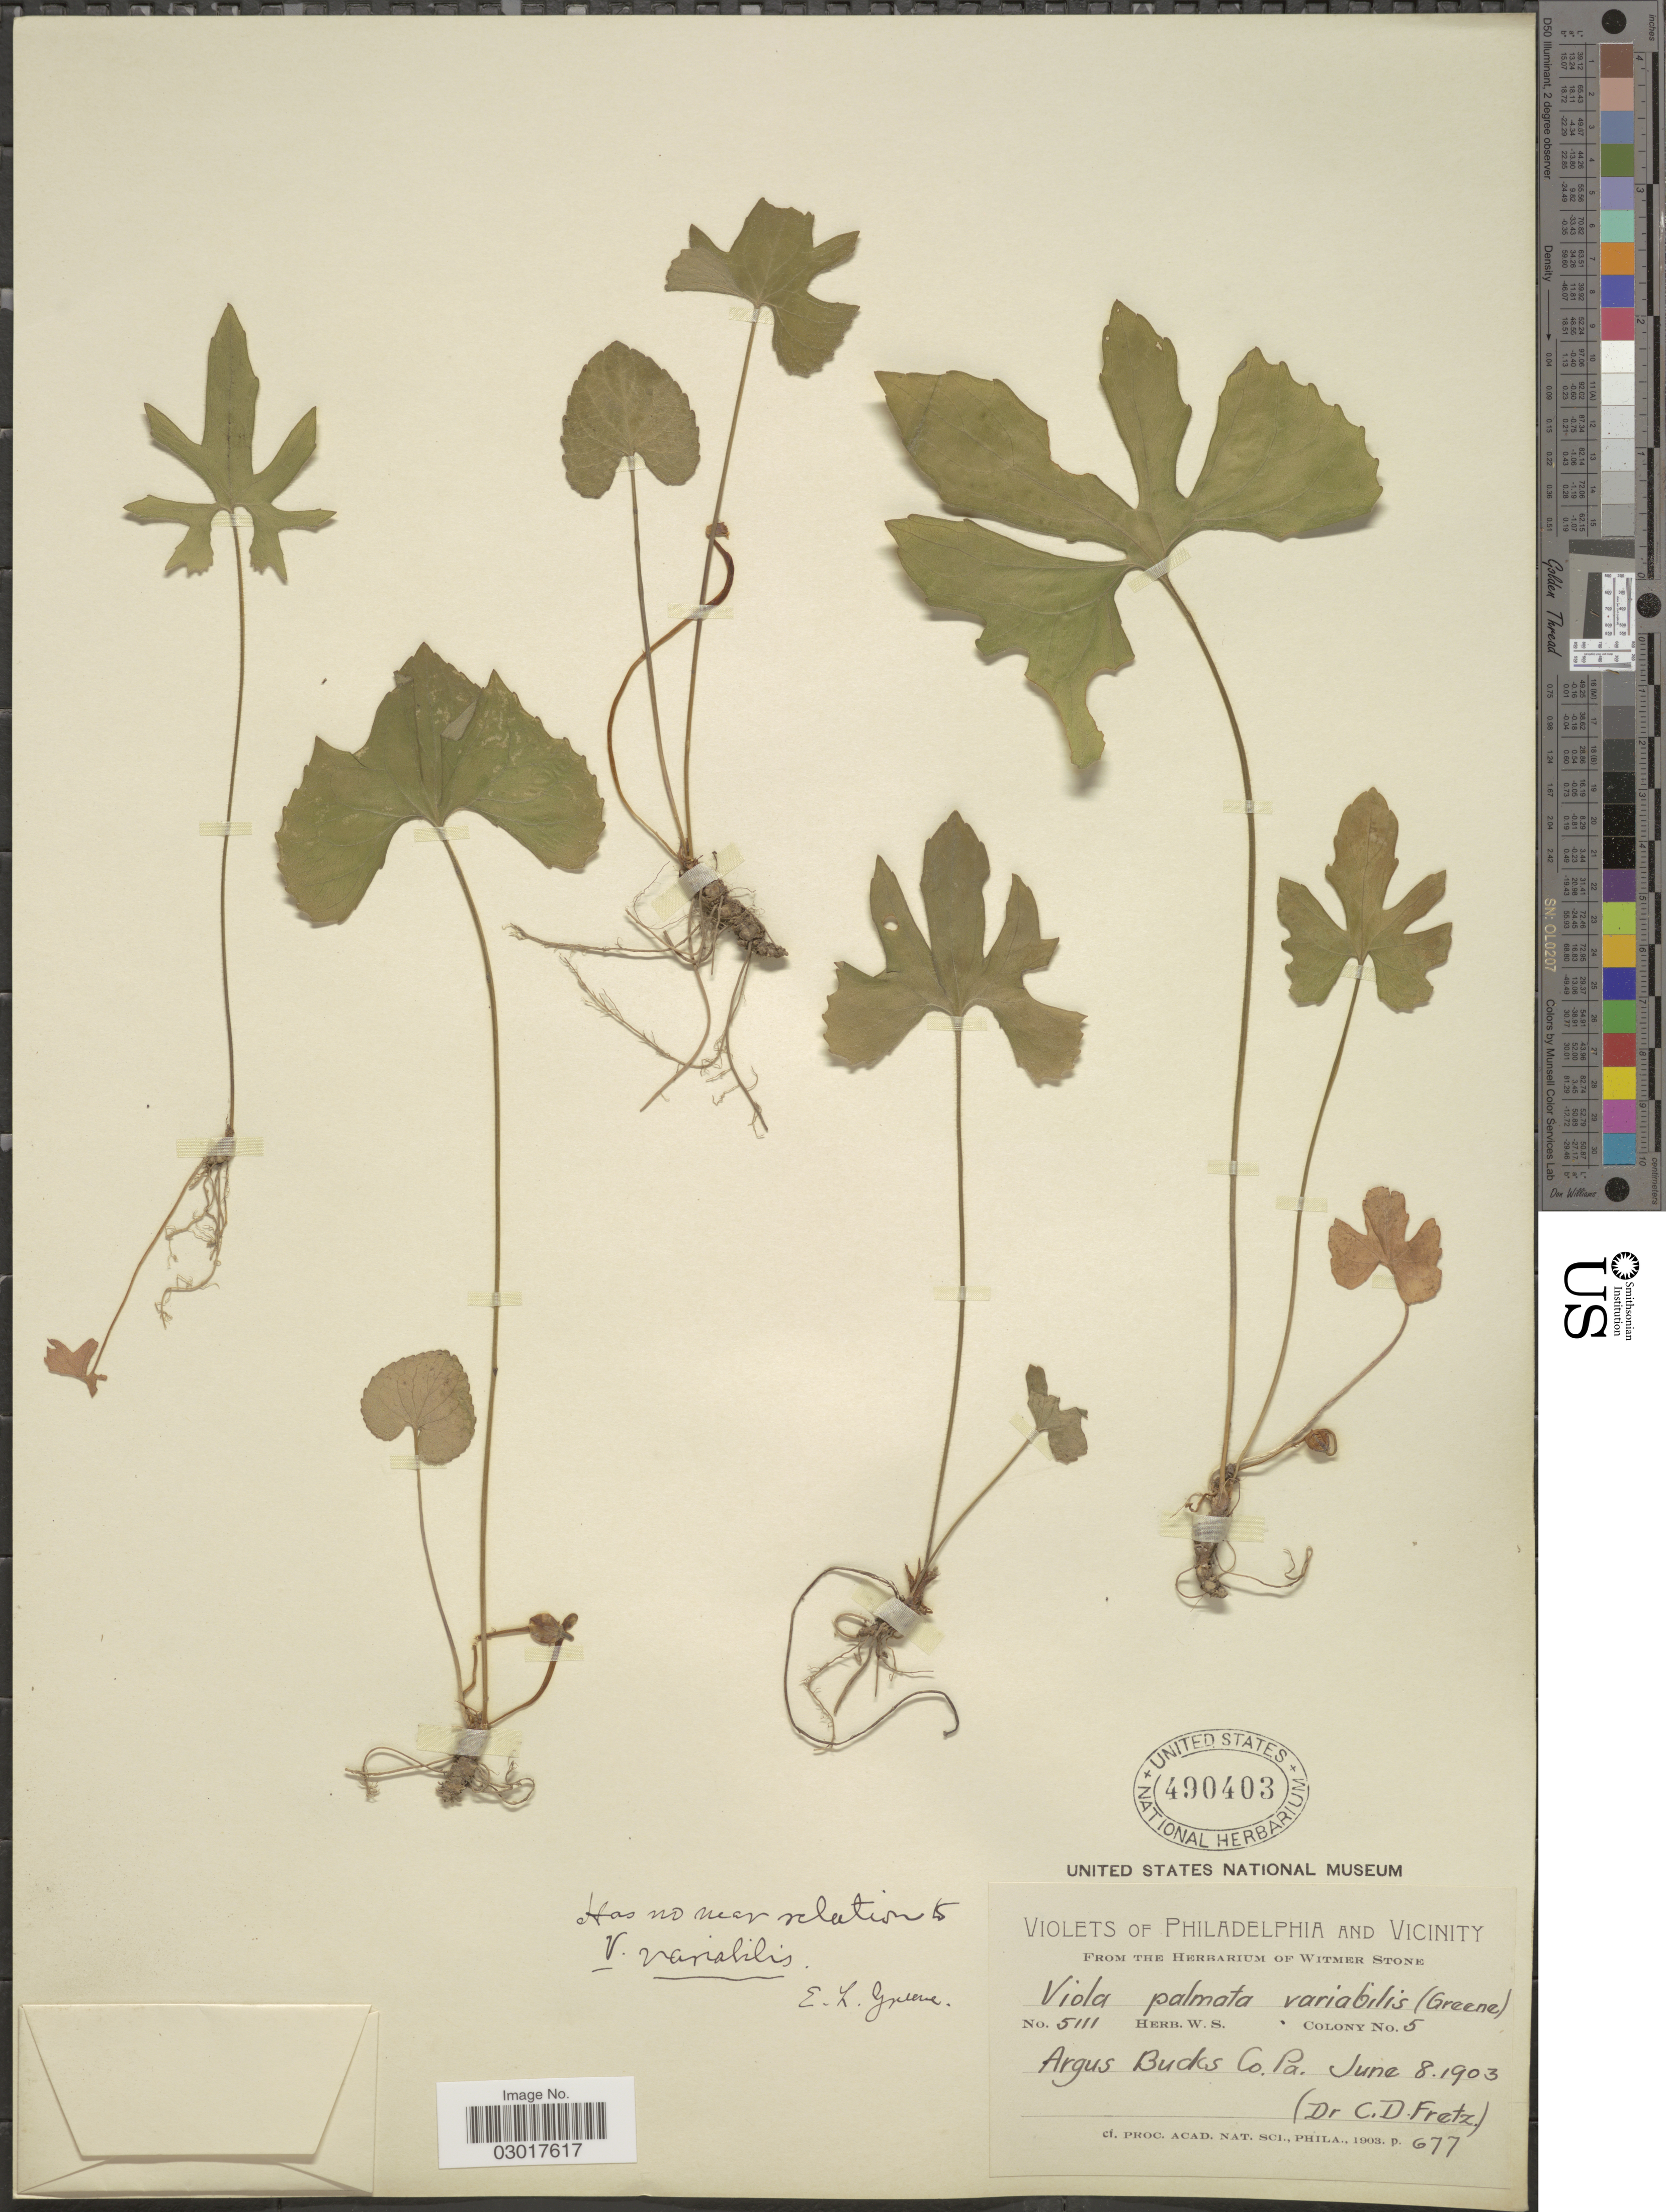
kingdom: Plantae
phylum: Tracheophyta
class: Magnoliopsida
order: Malpighiales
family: Violaceae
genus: Viola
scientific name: Viola triloba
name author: Schwein.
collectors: Ex herb Witmer Stone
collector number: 5111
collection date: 1903-06-08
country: United States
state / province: Pennsylvania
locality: Philadelphia and vicinity. Argus Bucks Co.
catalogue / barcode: US 490403